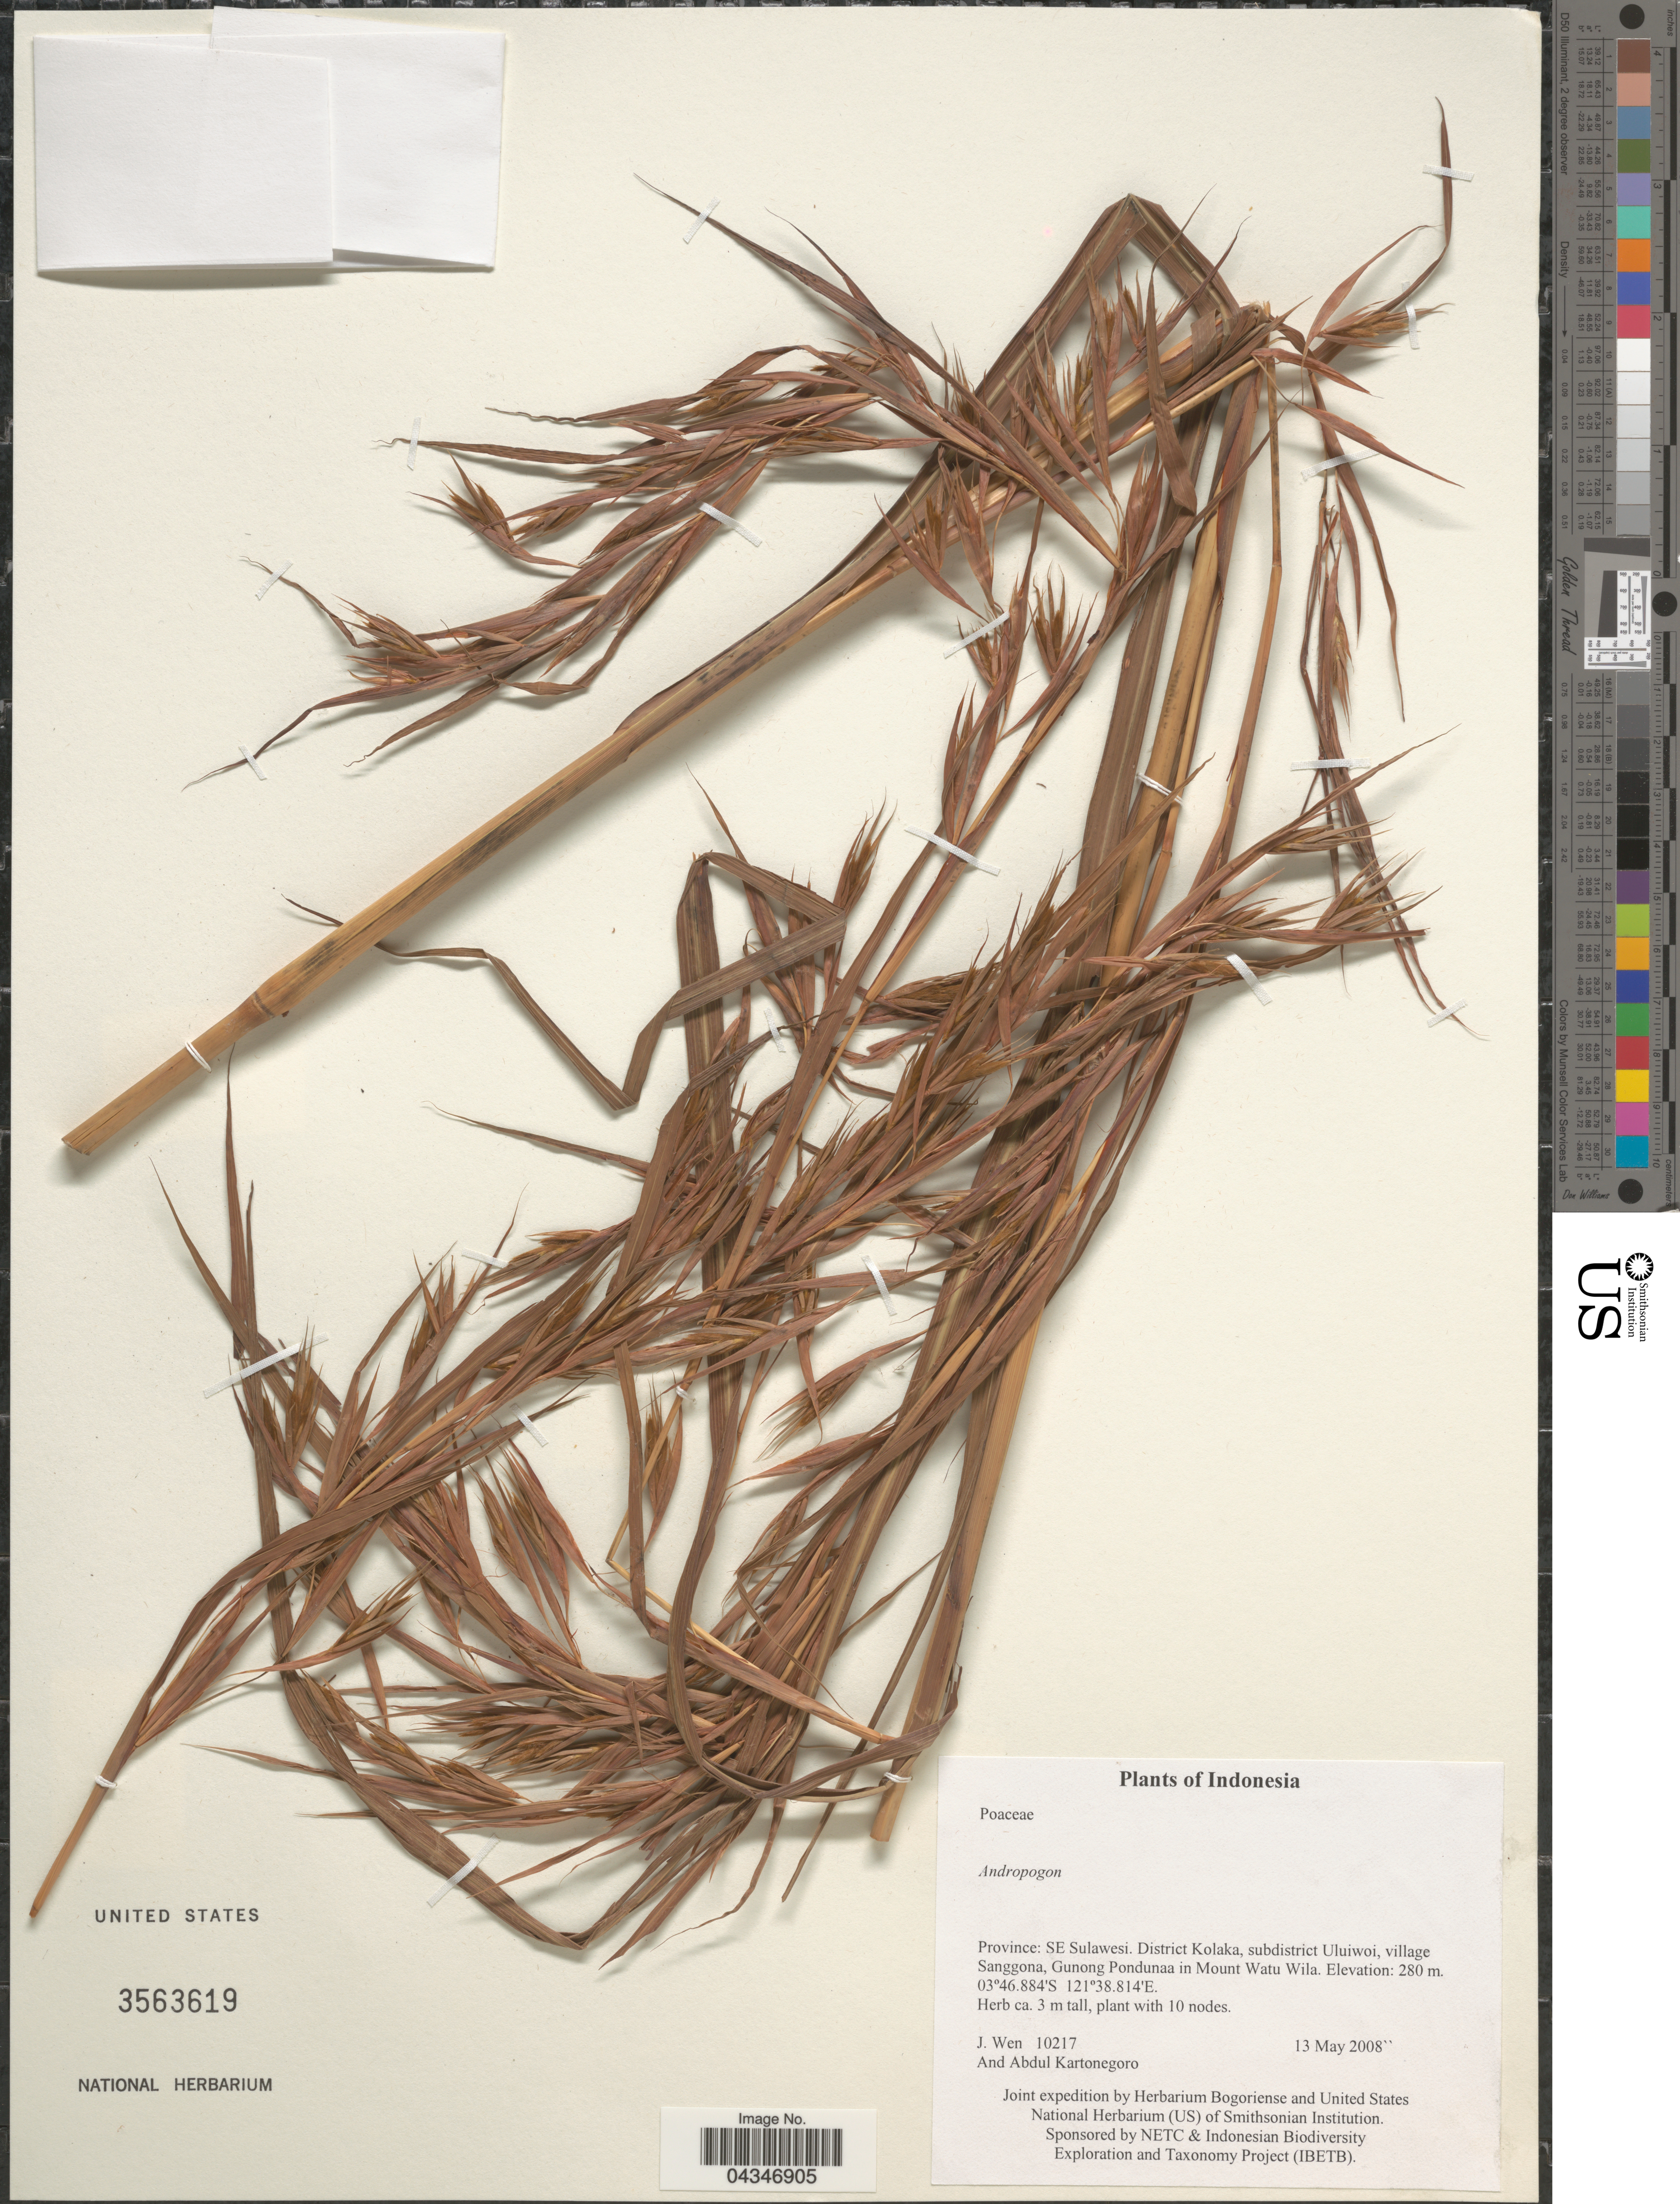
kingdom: Plantae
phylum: Tracheophyta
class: Liliopsida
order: Poales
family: Poaceae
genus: Andropogon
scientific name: Andropogon sp.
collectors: J. Wen & A. Kartonegoro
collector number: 10217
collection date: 2008-05-13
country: Indonesia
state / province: Sulawesi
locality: SE Sulawesi. District Kolaka, subdistrict Uluiwoi, village Sanggona, Gunong Pondunaa in Mount Watu Wila. Joint expedition.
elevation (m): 280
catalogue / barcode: US 3563619